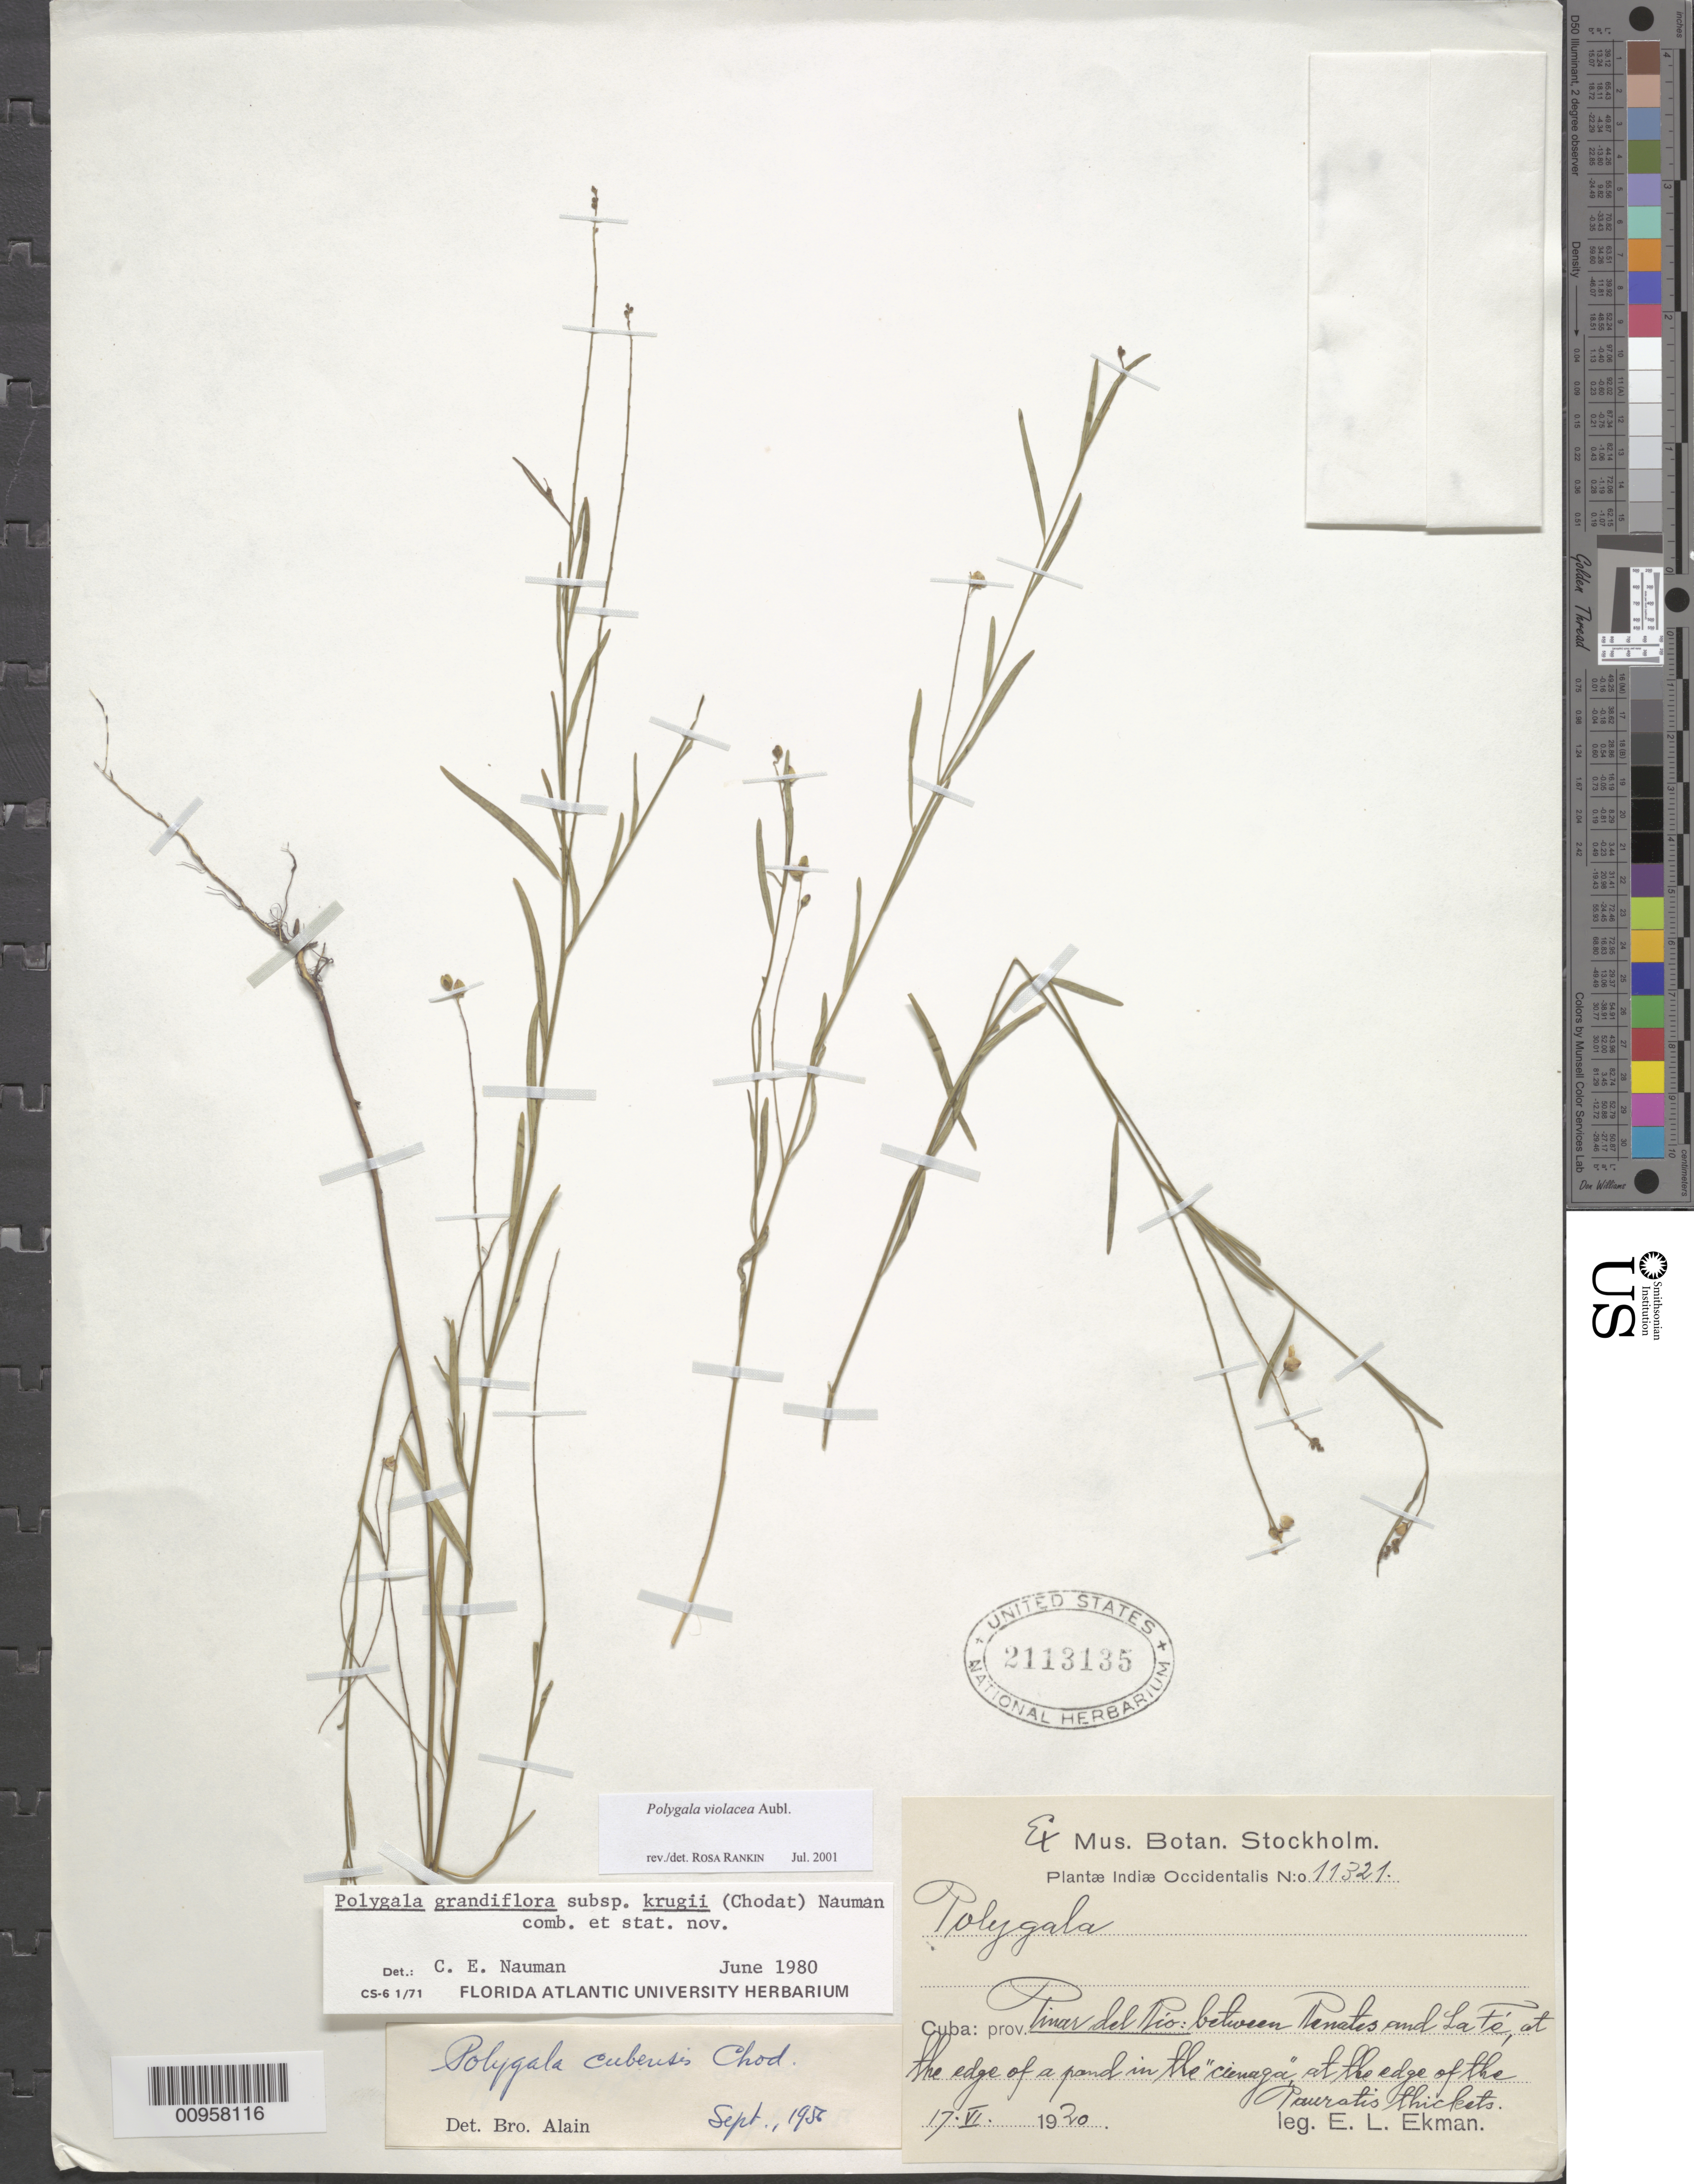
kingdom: Plantae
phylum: Tracheophyta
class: Magnoliopsida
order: Fabales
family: Polygalaceae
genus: Asemeia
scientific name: Asemeia violacea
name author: (Aubl.) J.F.B. Pastore & J.R. Abbott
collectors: E. L. Ekman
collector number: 11321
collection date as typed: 17 Jun 1920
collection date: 1920-06-17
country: Cuba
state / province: Pinar del Rio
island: Cuba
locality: Between Remates and La Fé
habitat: At the edge of a pond in the "cienaga" at the edge of the Paurstis thickets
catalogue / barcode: US 2113135